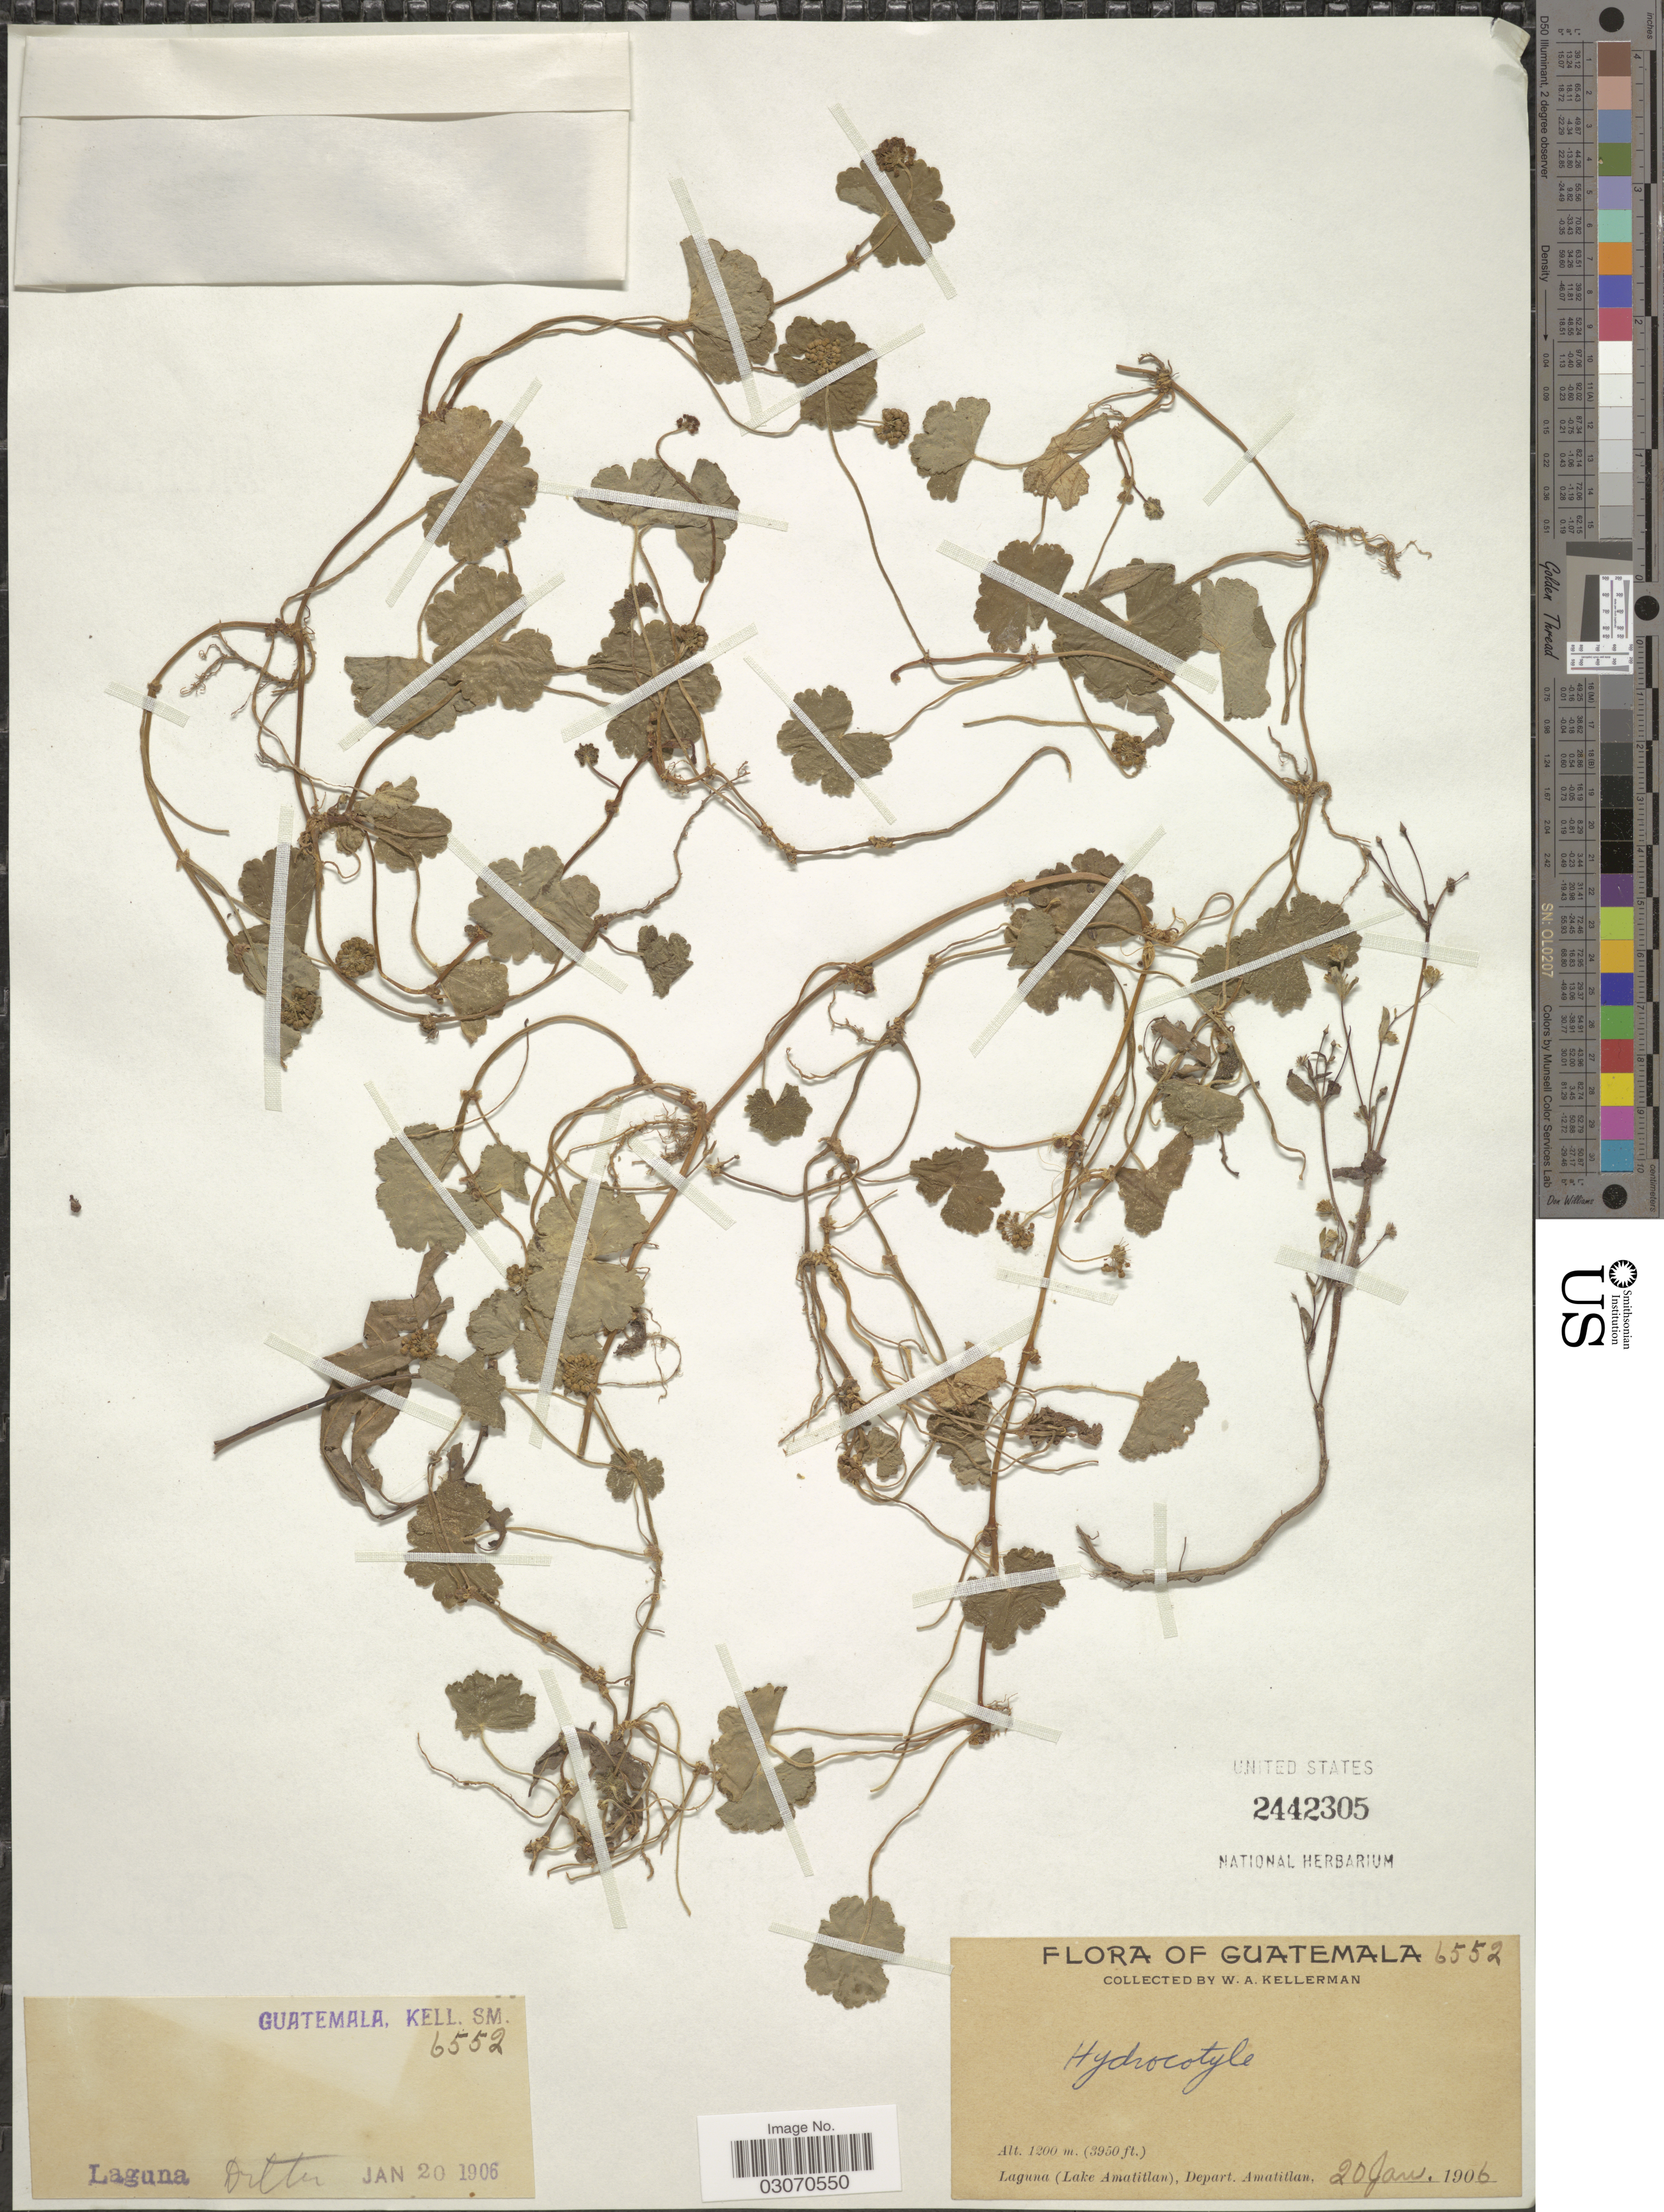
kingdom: Plantae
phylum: Tracheophyta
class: Magnoliopsida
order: Apiales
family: Araliaceae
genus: Hydrocotyle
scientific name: Hydrocotyle sp.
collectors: W. Kellerman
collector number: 6552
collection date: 1906-01-20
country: Guatemala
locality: Laguna (Lake Amatitlan), Depart. Amatitlan.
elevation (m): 1200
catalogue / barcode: US 2442305